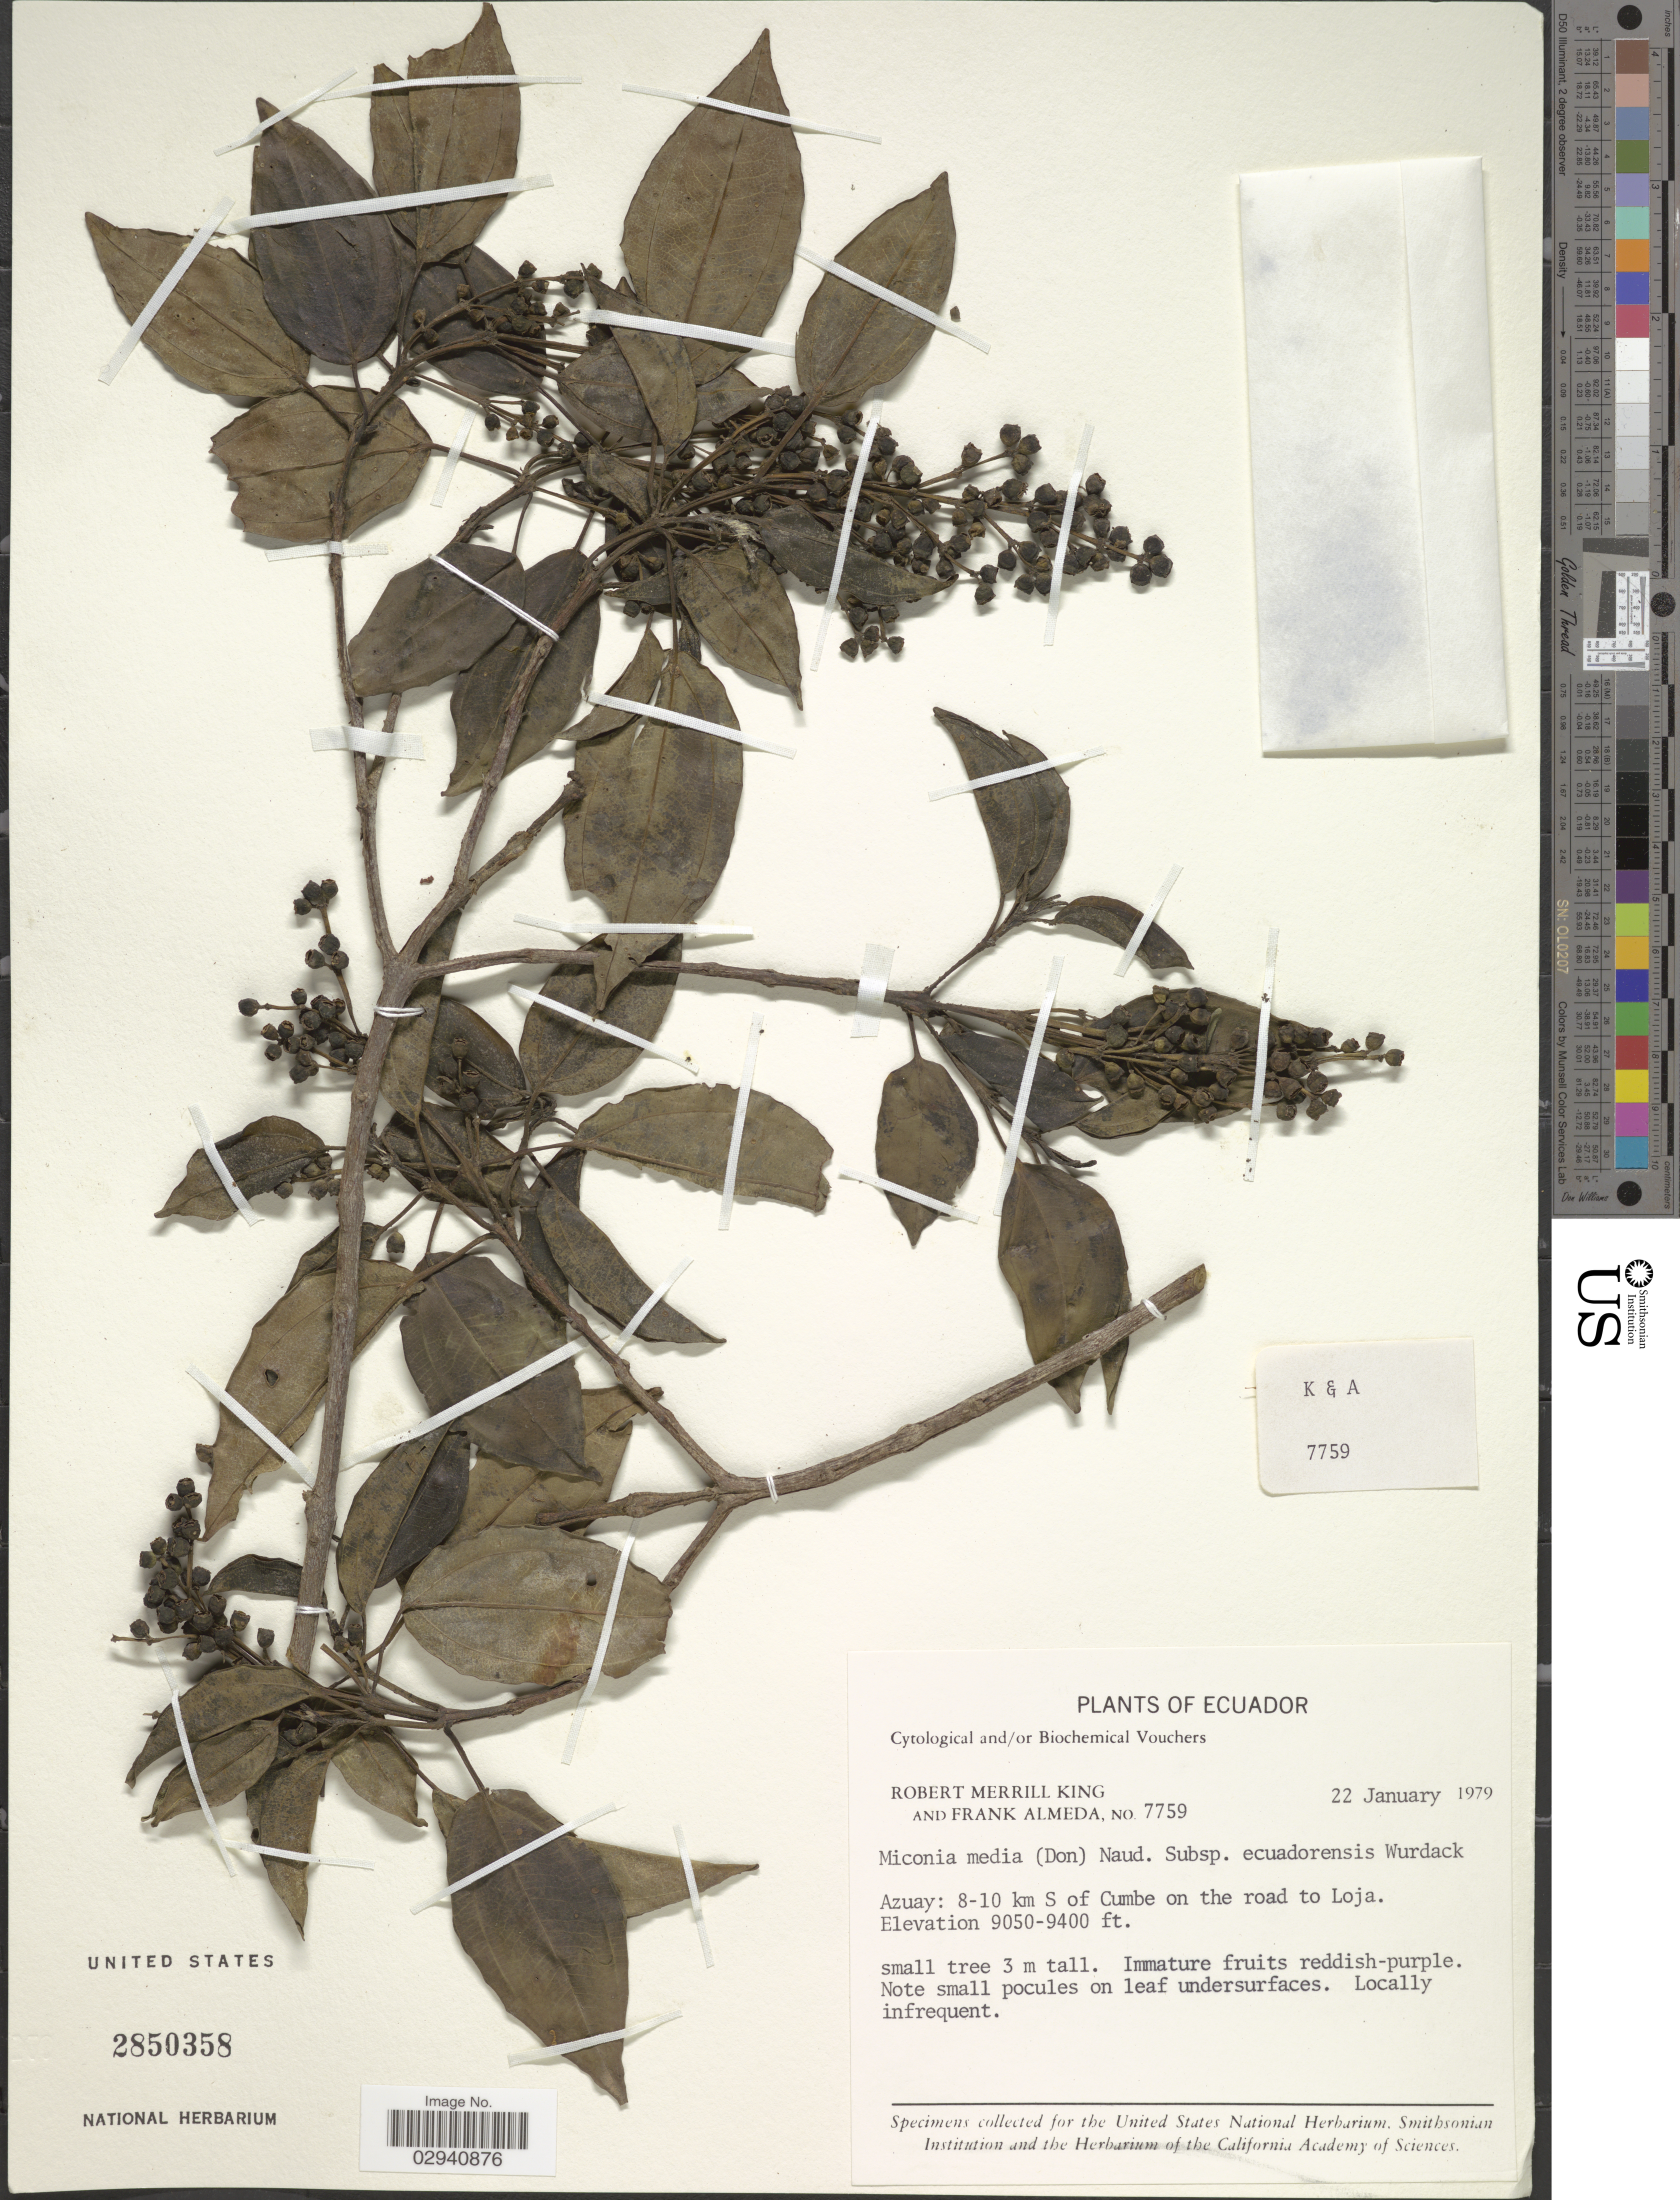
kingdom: Plantae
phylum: Tracheophyta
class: Magnoliopsida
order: Myrtales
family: Melastomataceae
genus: Miconia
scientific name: Miconia media subsp. ecuadorensis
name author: Wurdack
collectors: R. M. King & F. Almeda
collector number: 7759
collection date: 1979-01-22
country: Ecuador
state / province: Azuay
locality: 8-10 km S of Cumbe on the road to Loja.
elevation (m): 2758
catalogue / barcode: US 2850358